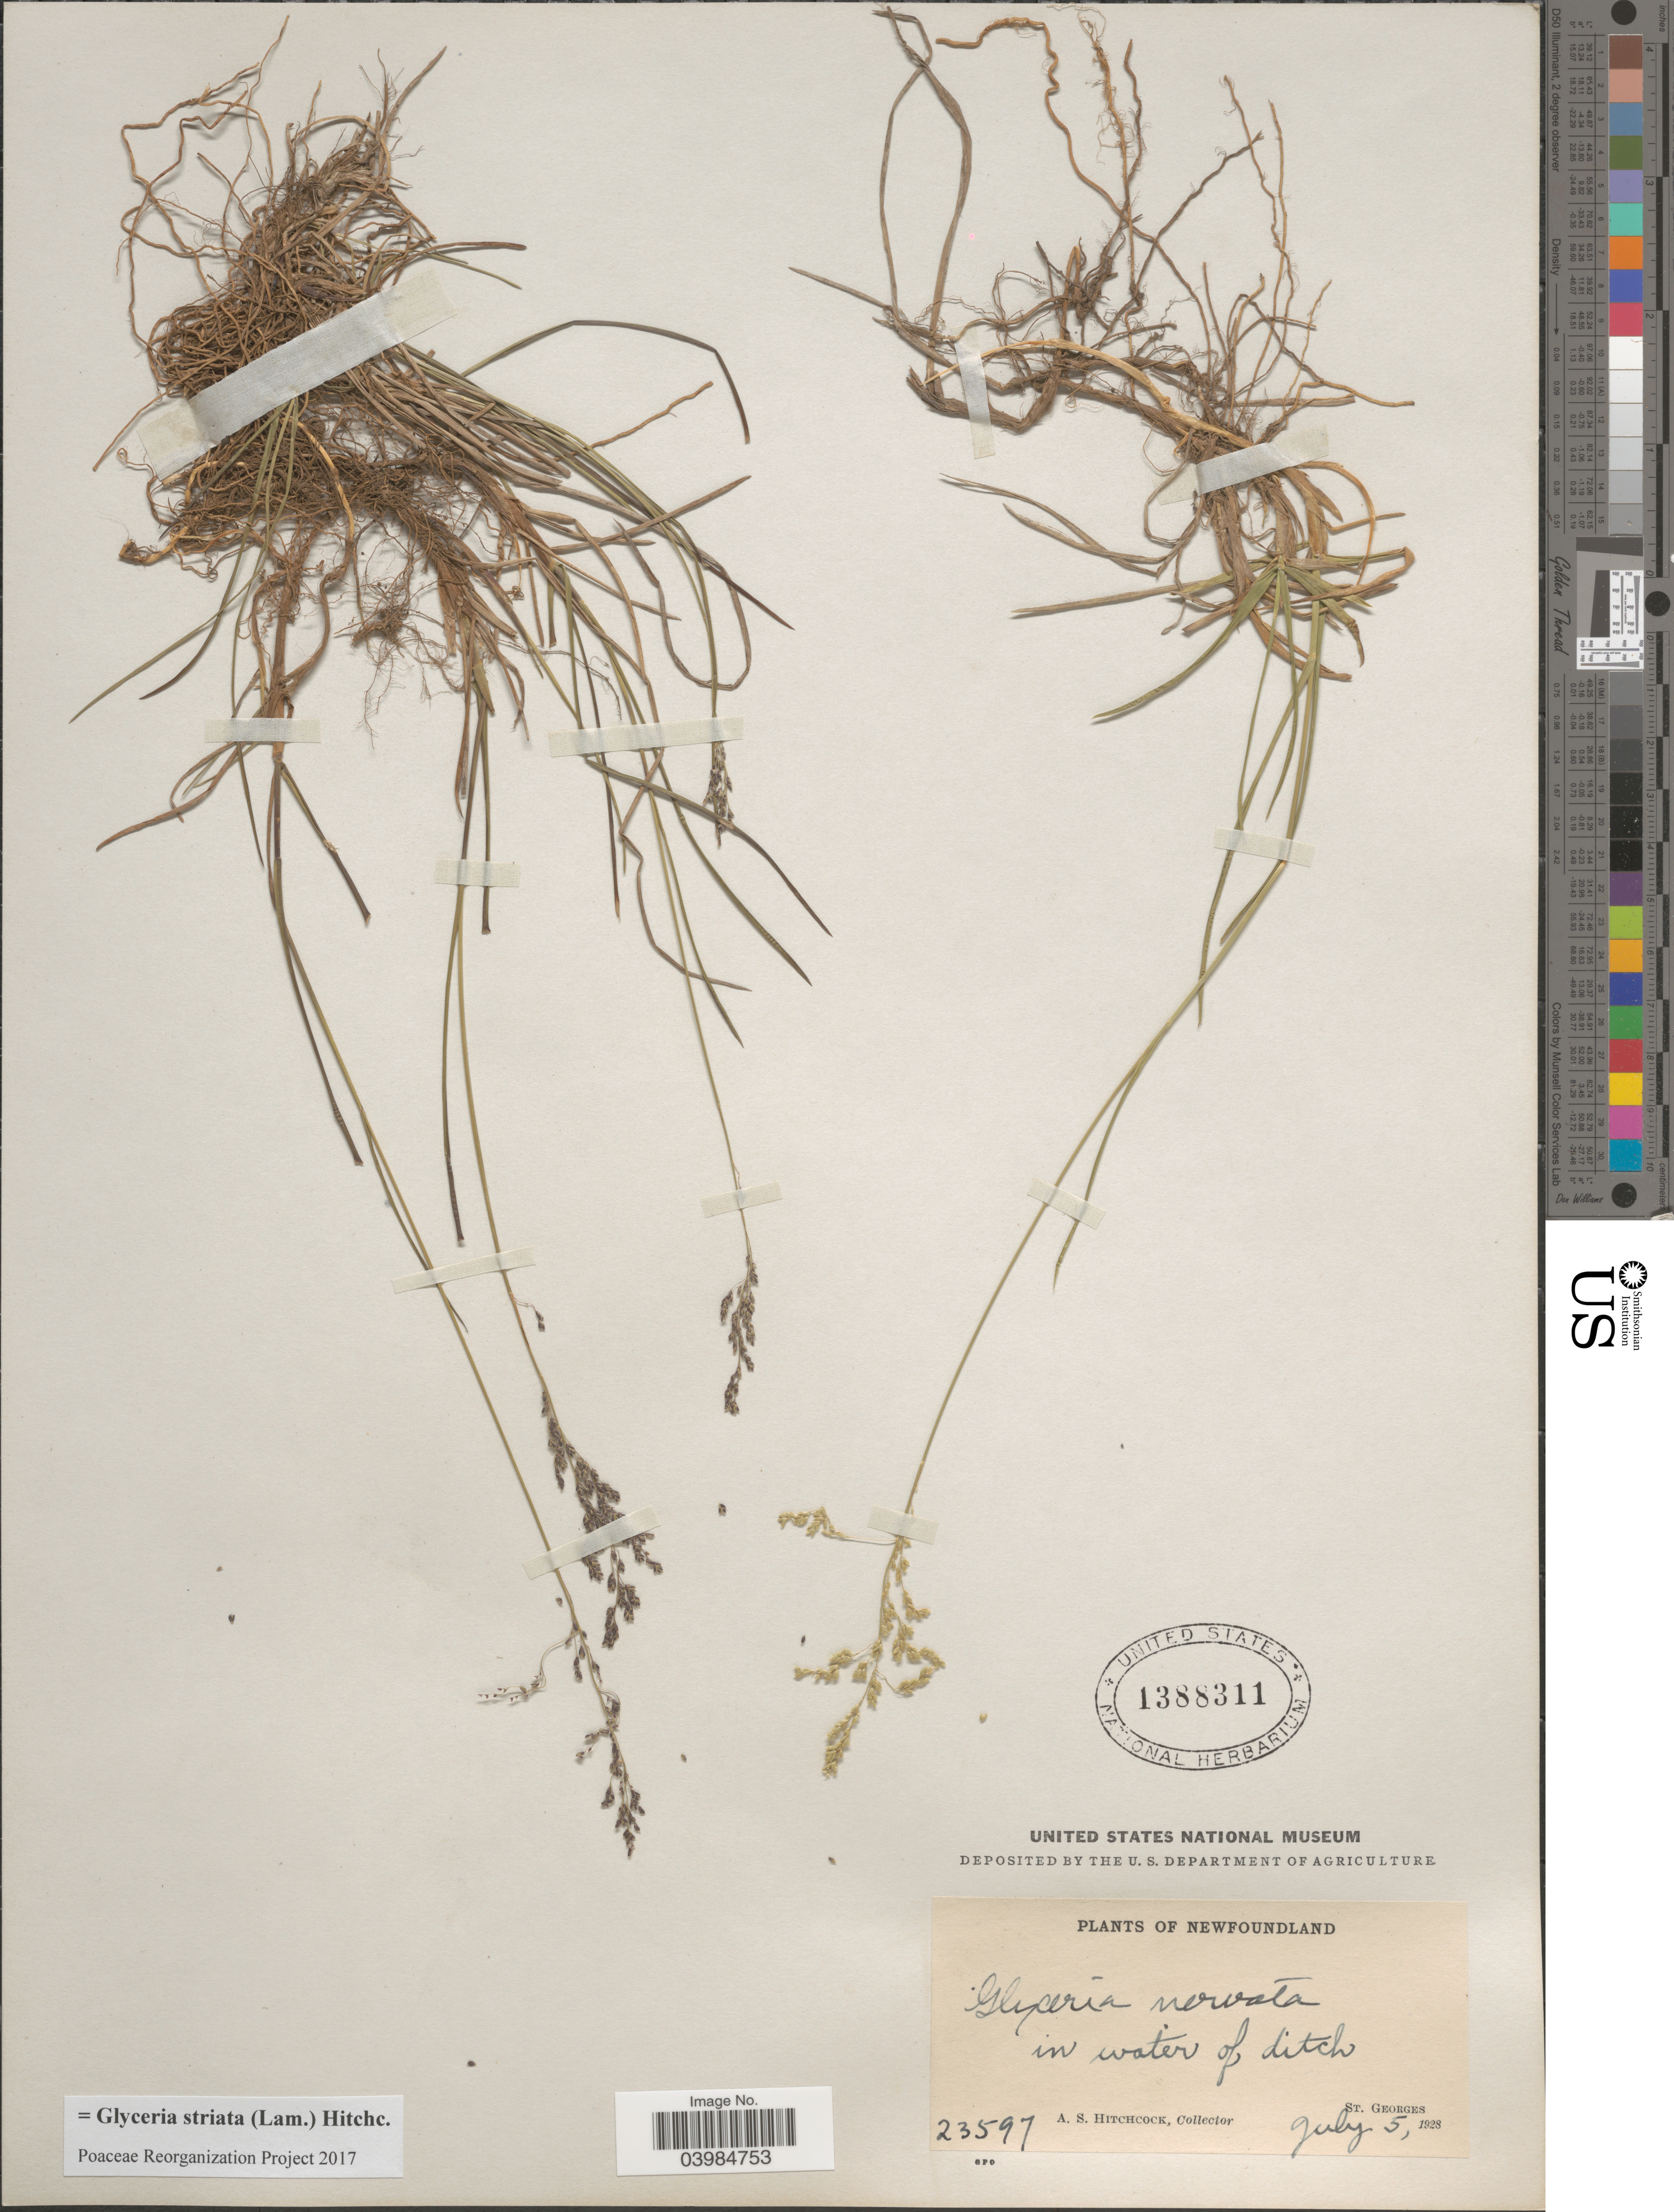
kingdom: Plantae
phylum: Tracheophyta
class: Liliopsida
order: Poales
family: Poaceae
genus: Glyceria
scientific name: Glyceria striata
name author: (Lam.) Hitchc.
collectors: A. S. Hitchcock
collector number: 23597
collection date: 1928-07-05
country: Canada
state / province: Newfoundland and Labrador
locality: St. Georges.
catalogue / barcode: US 1388311